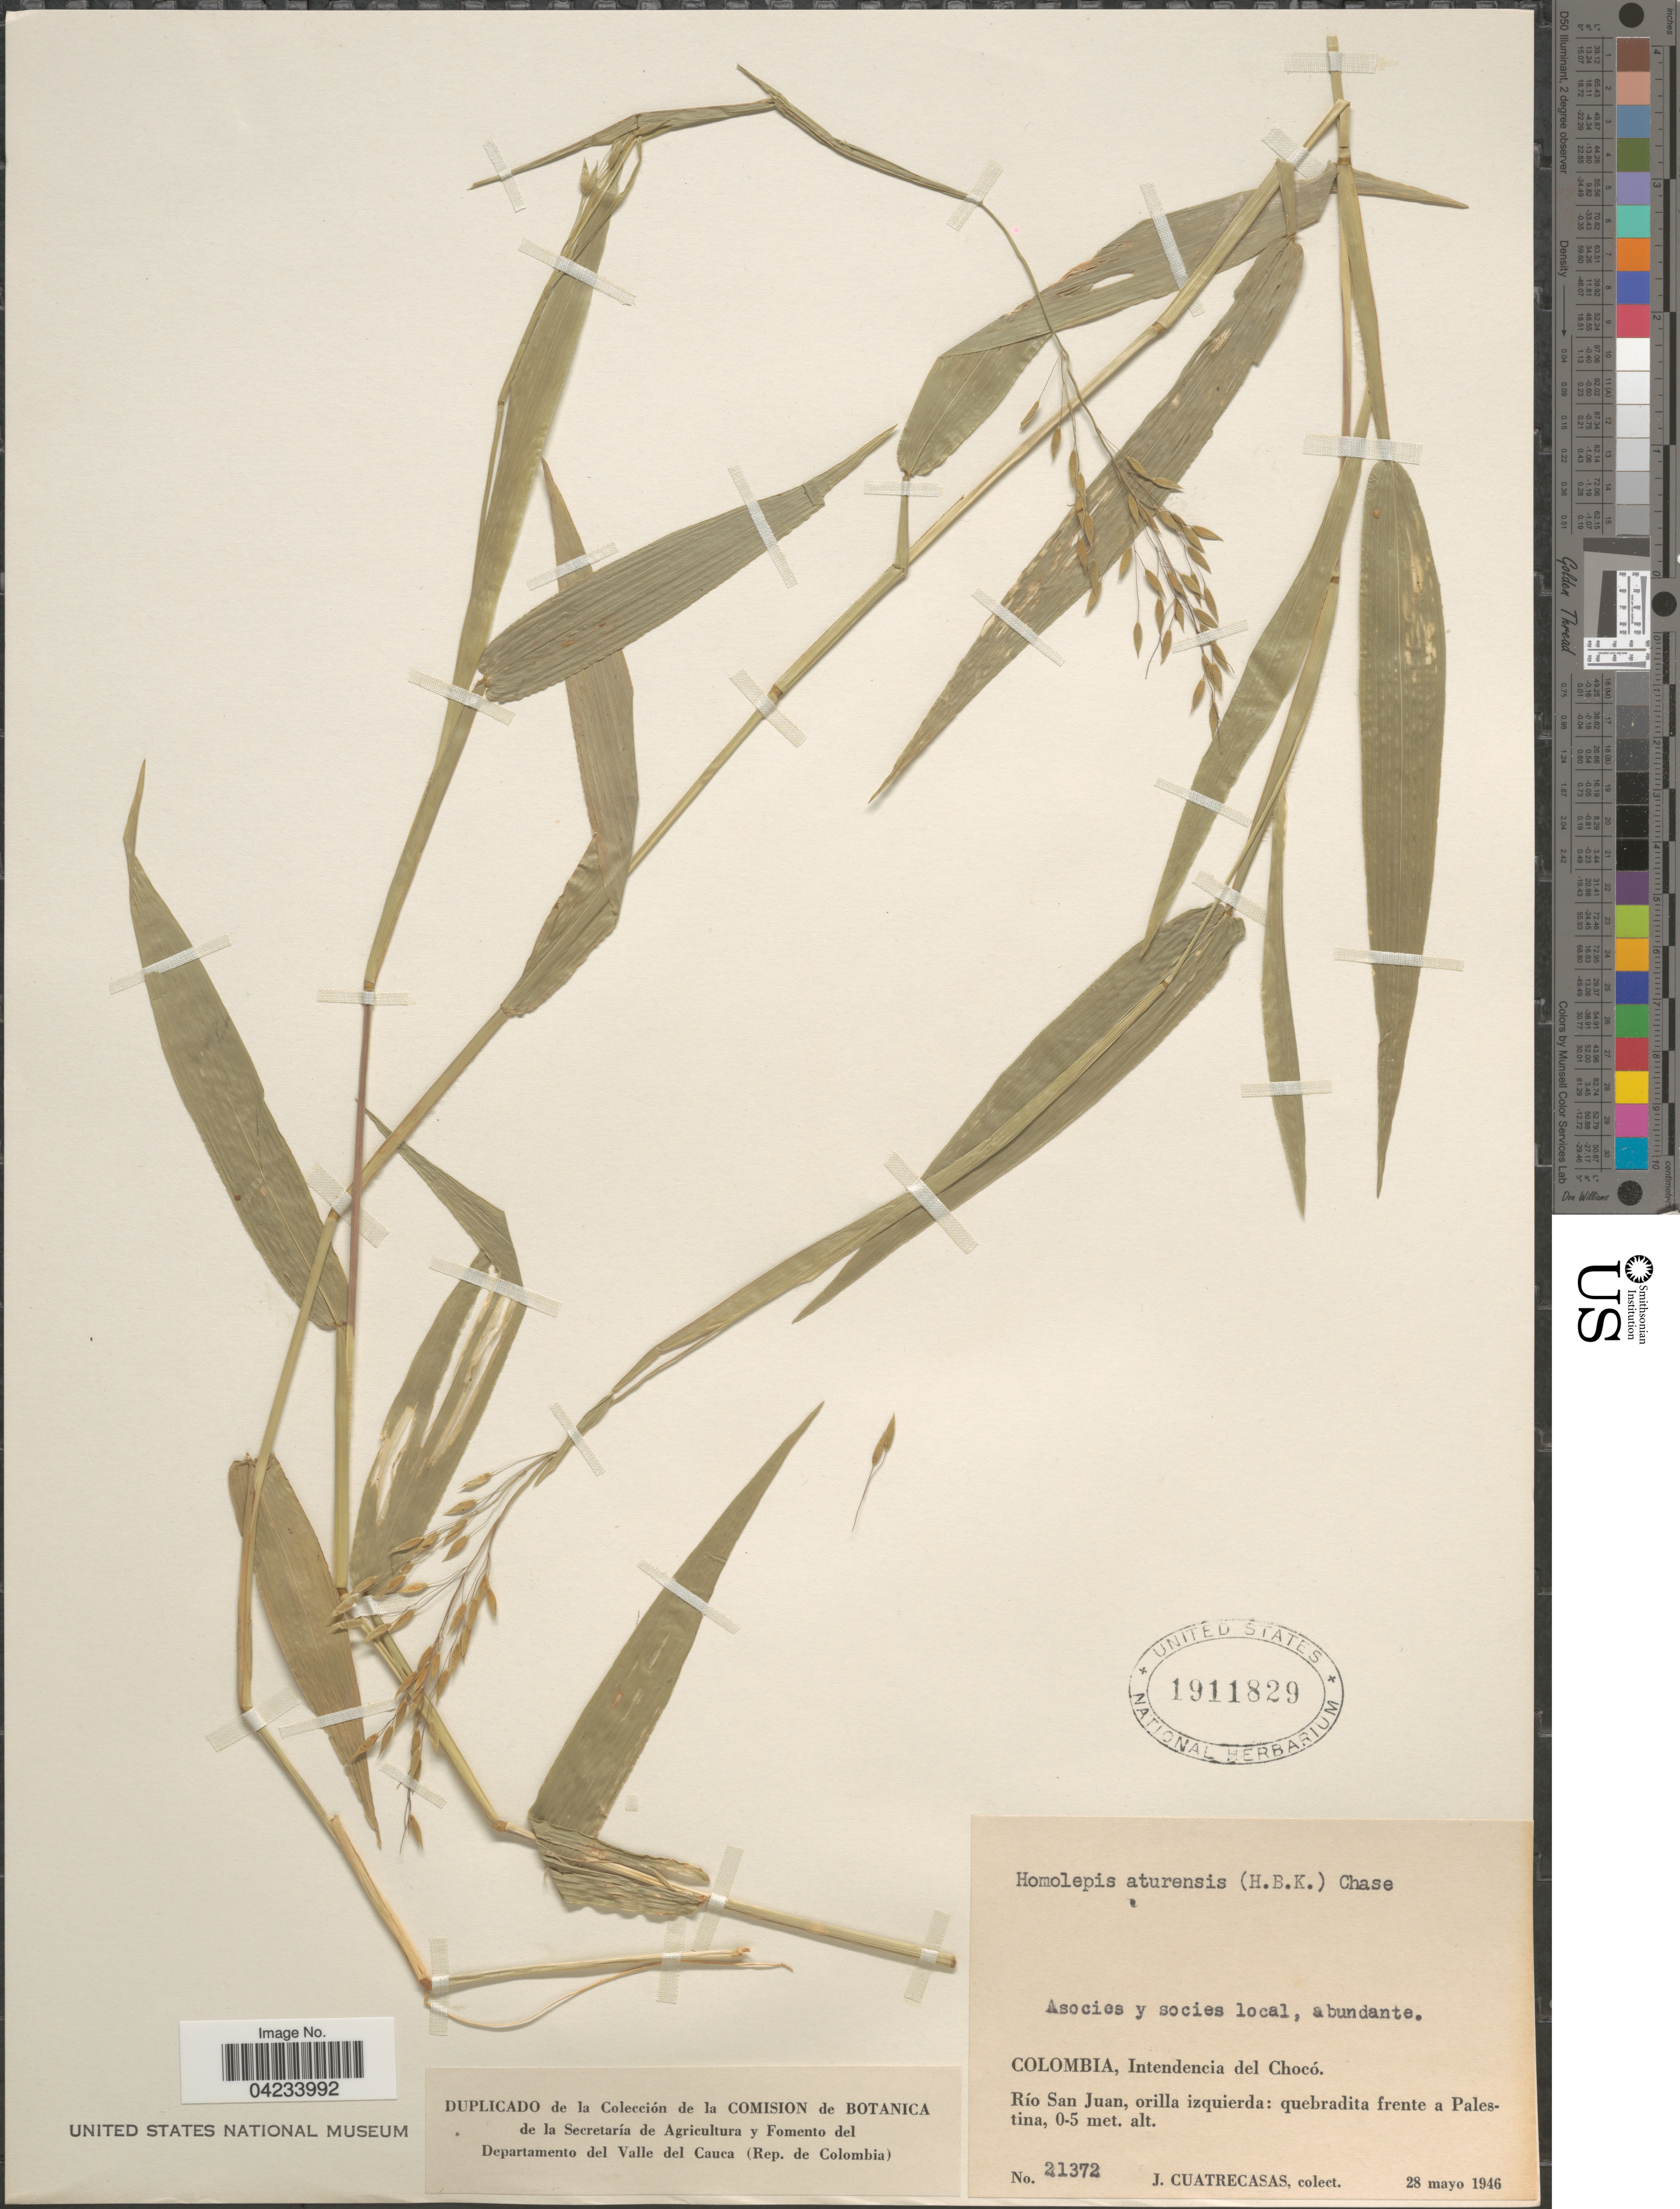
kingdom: Plantae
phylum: Tracheophyta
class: Liliopsida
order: Poales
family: Poaceae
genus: Homolepis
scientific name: Homolepis aturensis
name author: (Kunth) Chase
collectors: J. Cuatrecasas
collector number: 21372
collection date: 1946-05-28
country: Colombia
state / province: Chocó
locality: Intendencia del Chocó. Río San Juan, orilla izquierda: quebradita frente a Palestina.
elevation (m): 0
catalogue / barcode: US 1911829